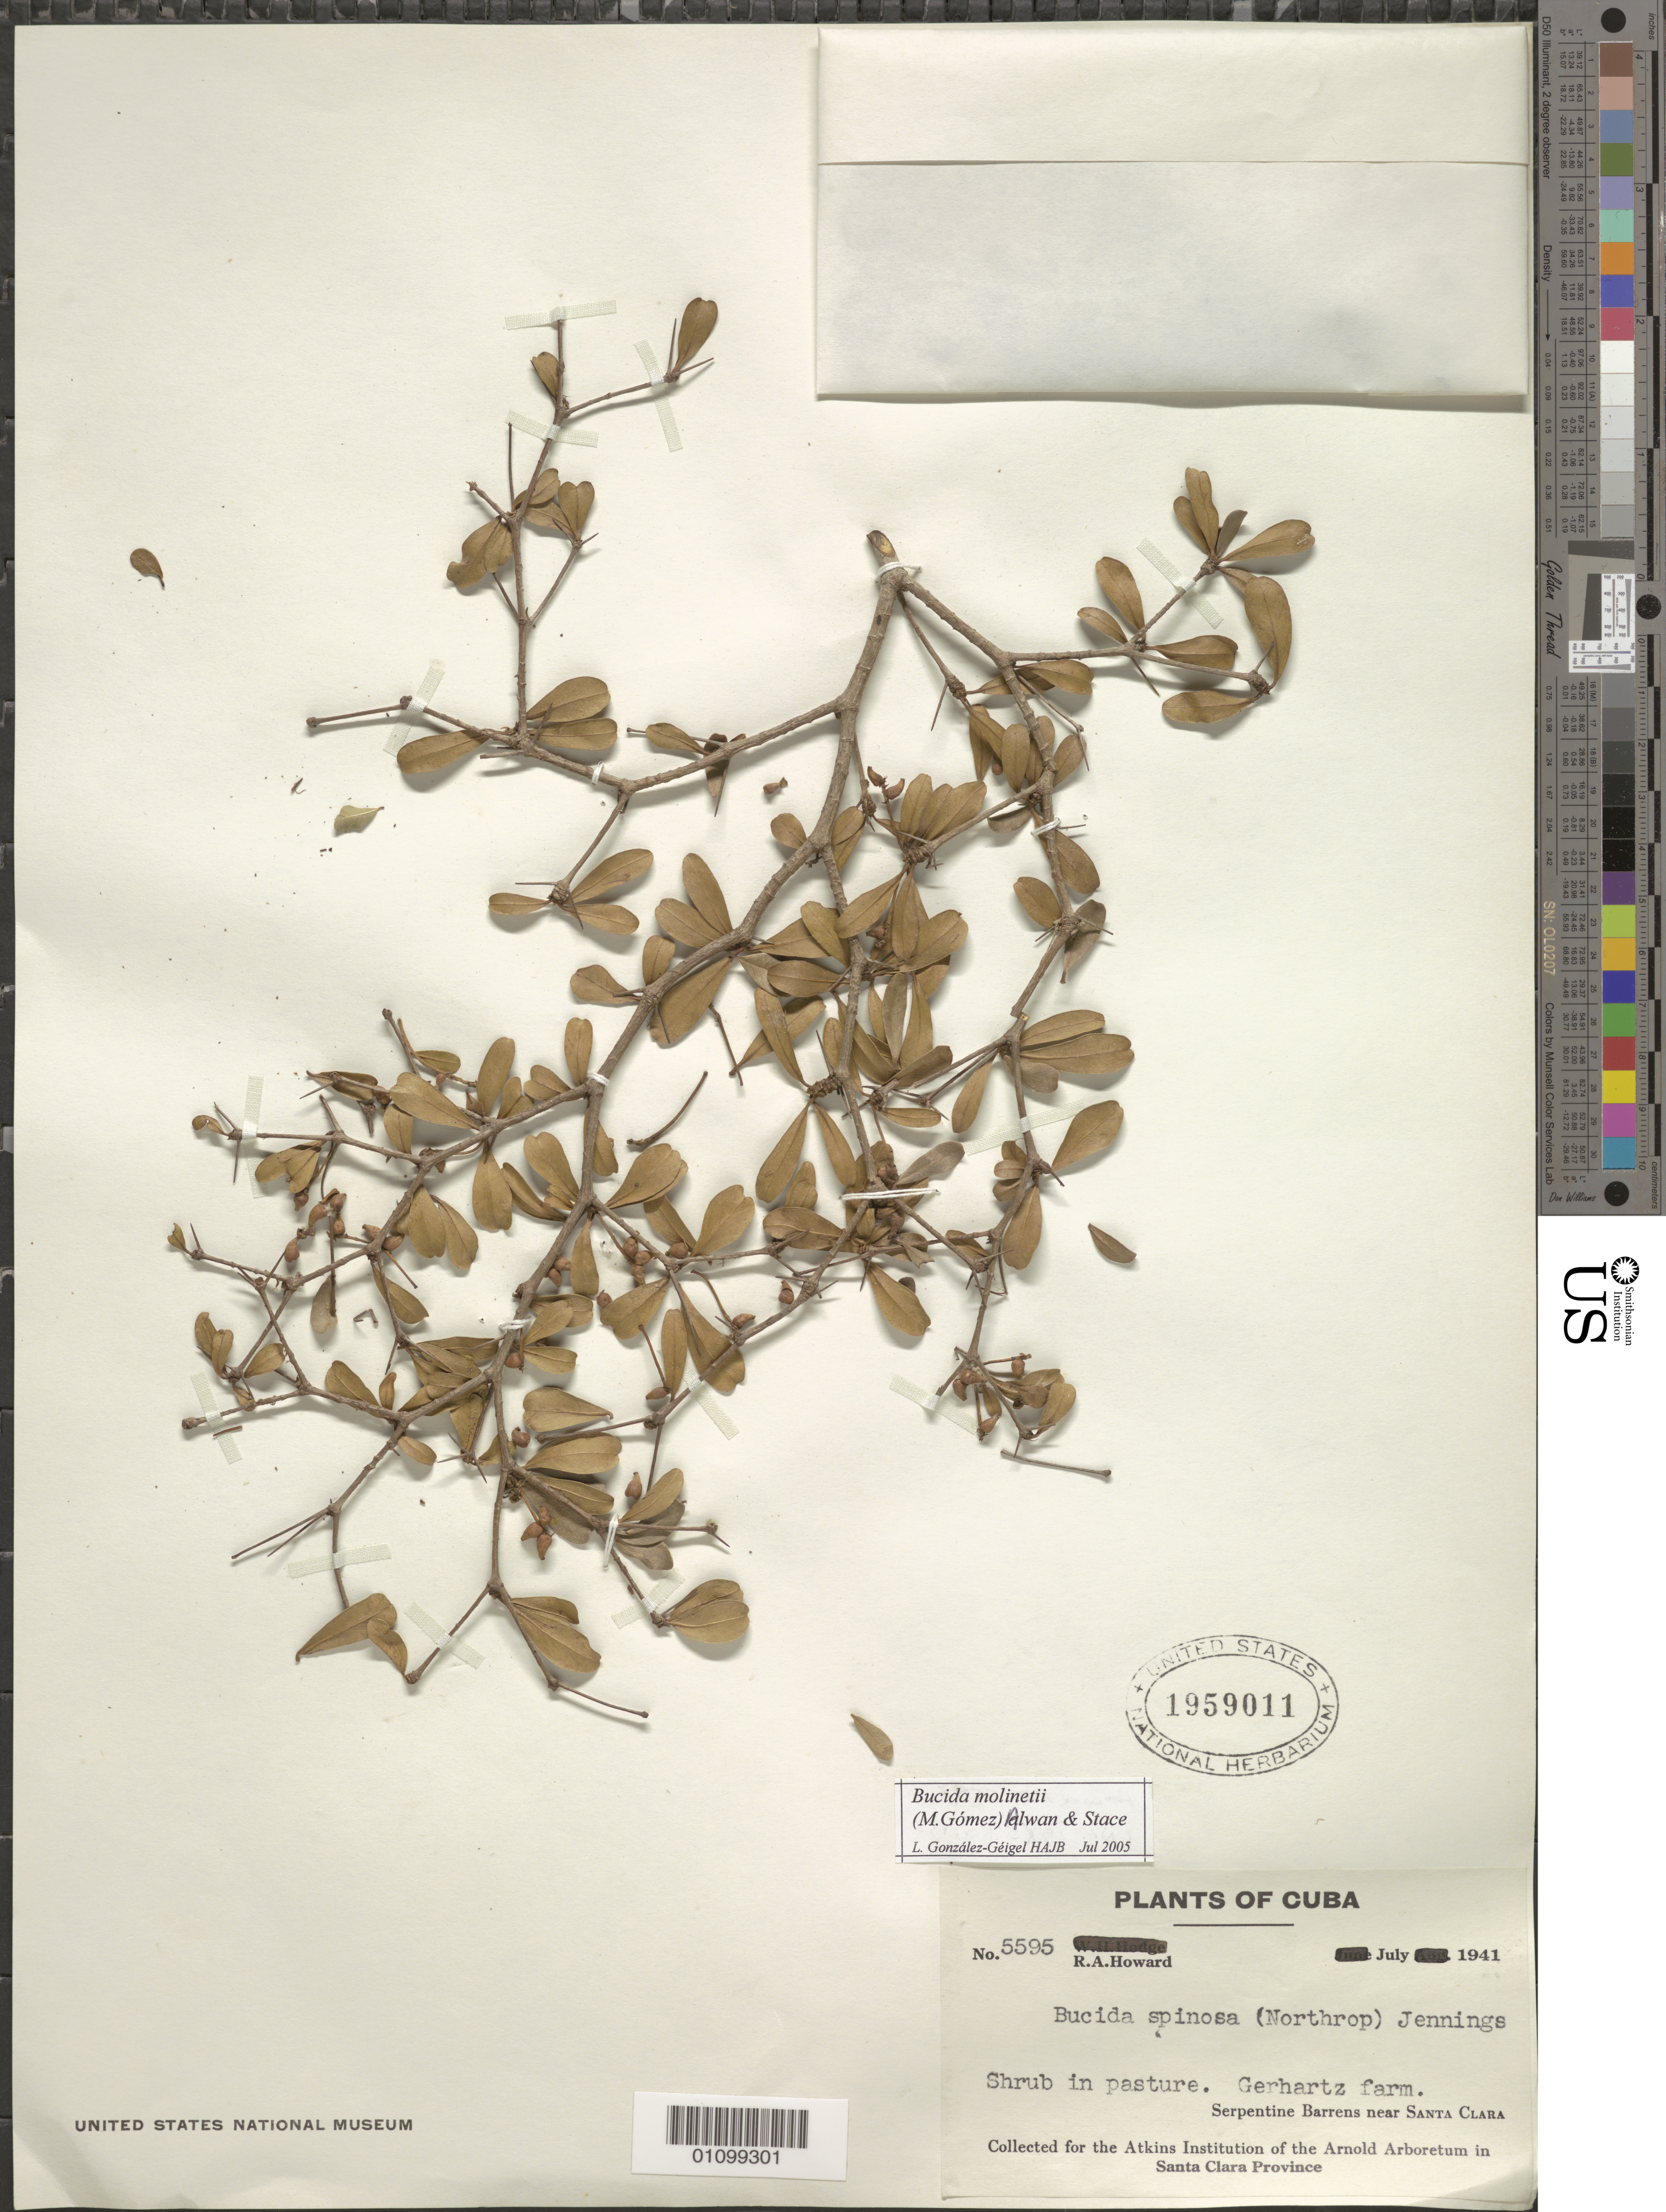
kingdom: Plantae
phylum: Tracheophyta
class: Magnoliopsida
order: Myrtales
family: Combretaceae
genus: Terminalia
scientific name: Terminalia molinetii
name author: M. Gómez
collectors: R. A. Howard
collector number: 5595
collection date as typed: Jul 1941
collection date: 1941-07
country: Cuba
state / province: Villa Clara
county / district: Santa Clara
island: Cuba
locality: Gerhartz farm Serpentine Barrens near Santa Clara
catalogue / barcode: US 1959011